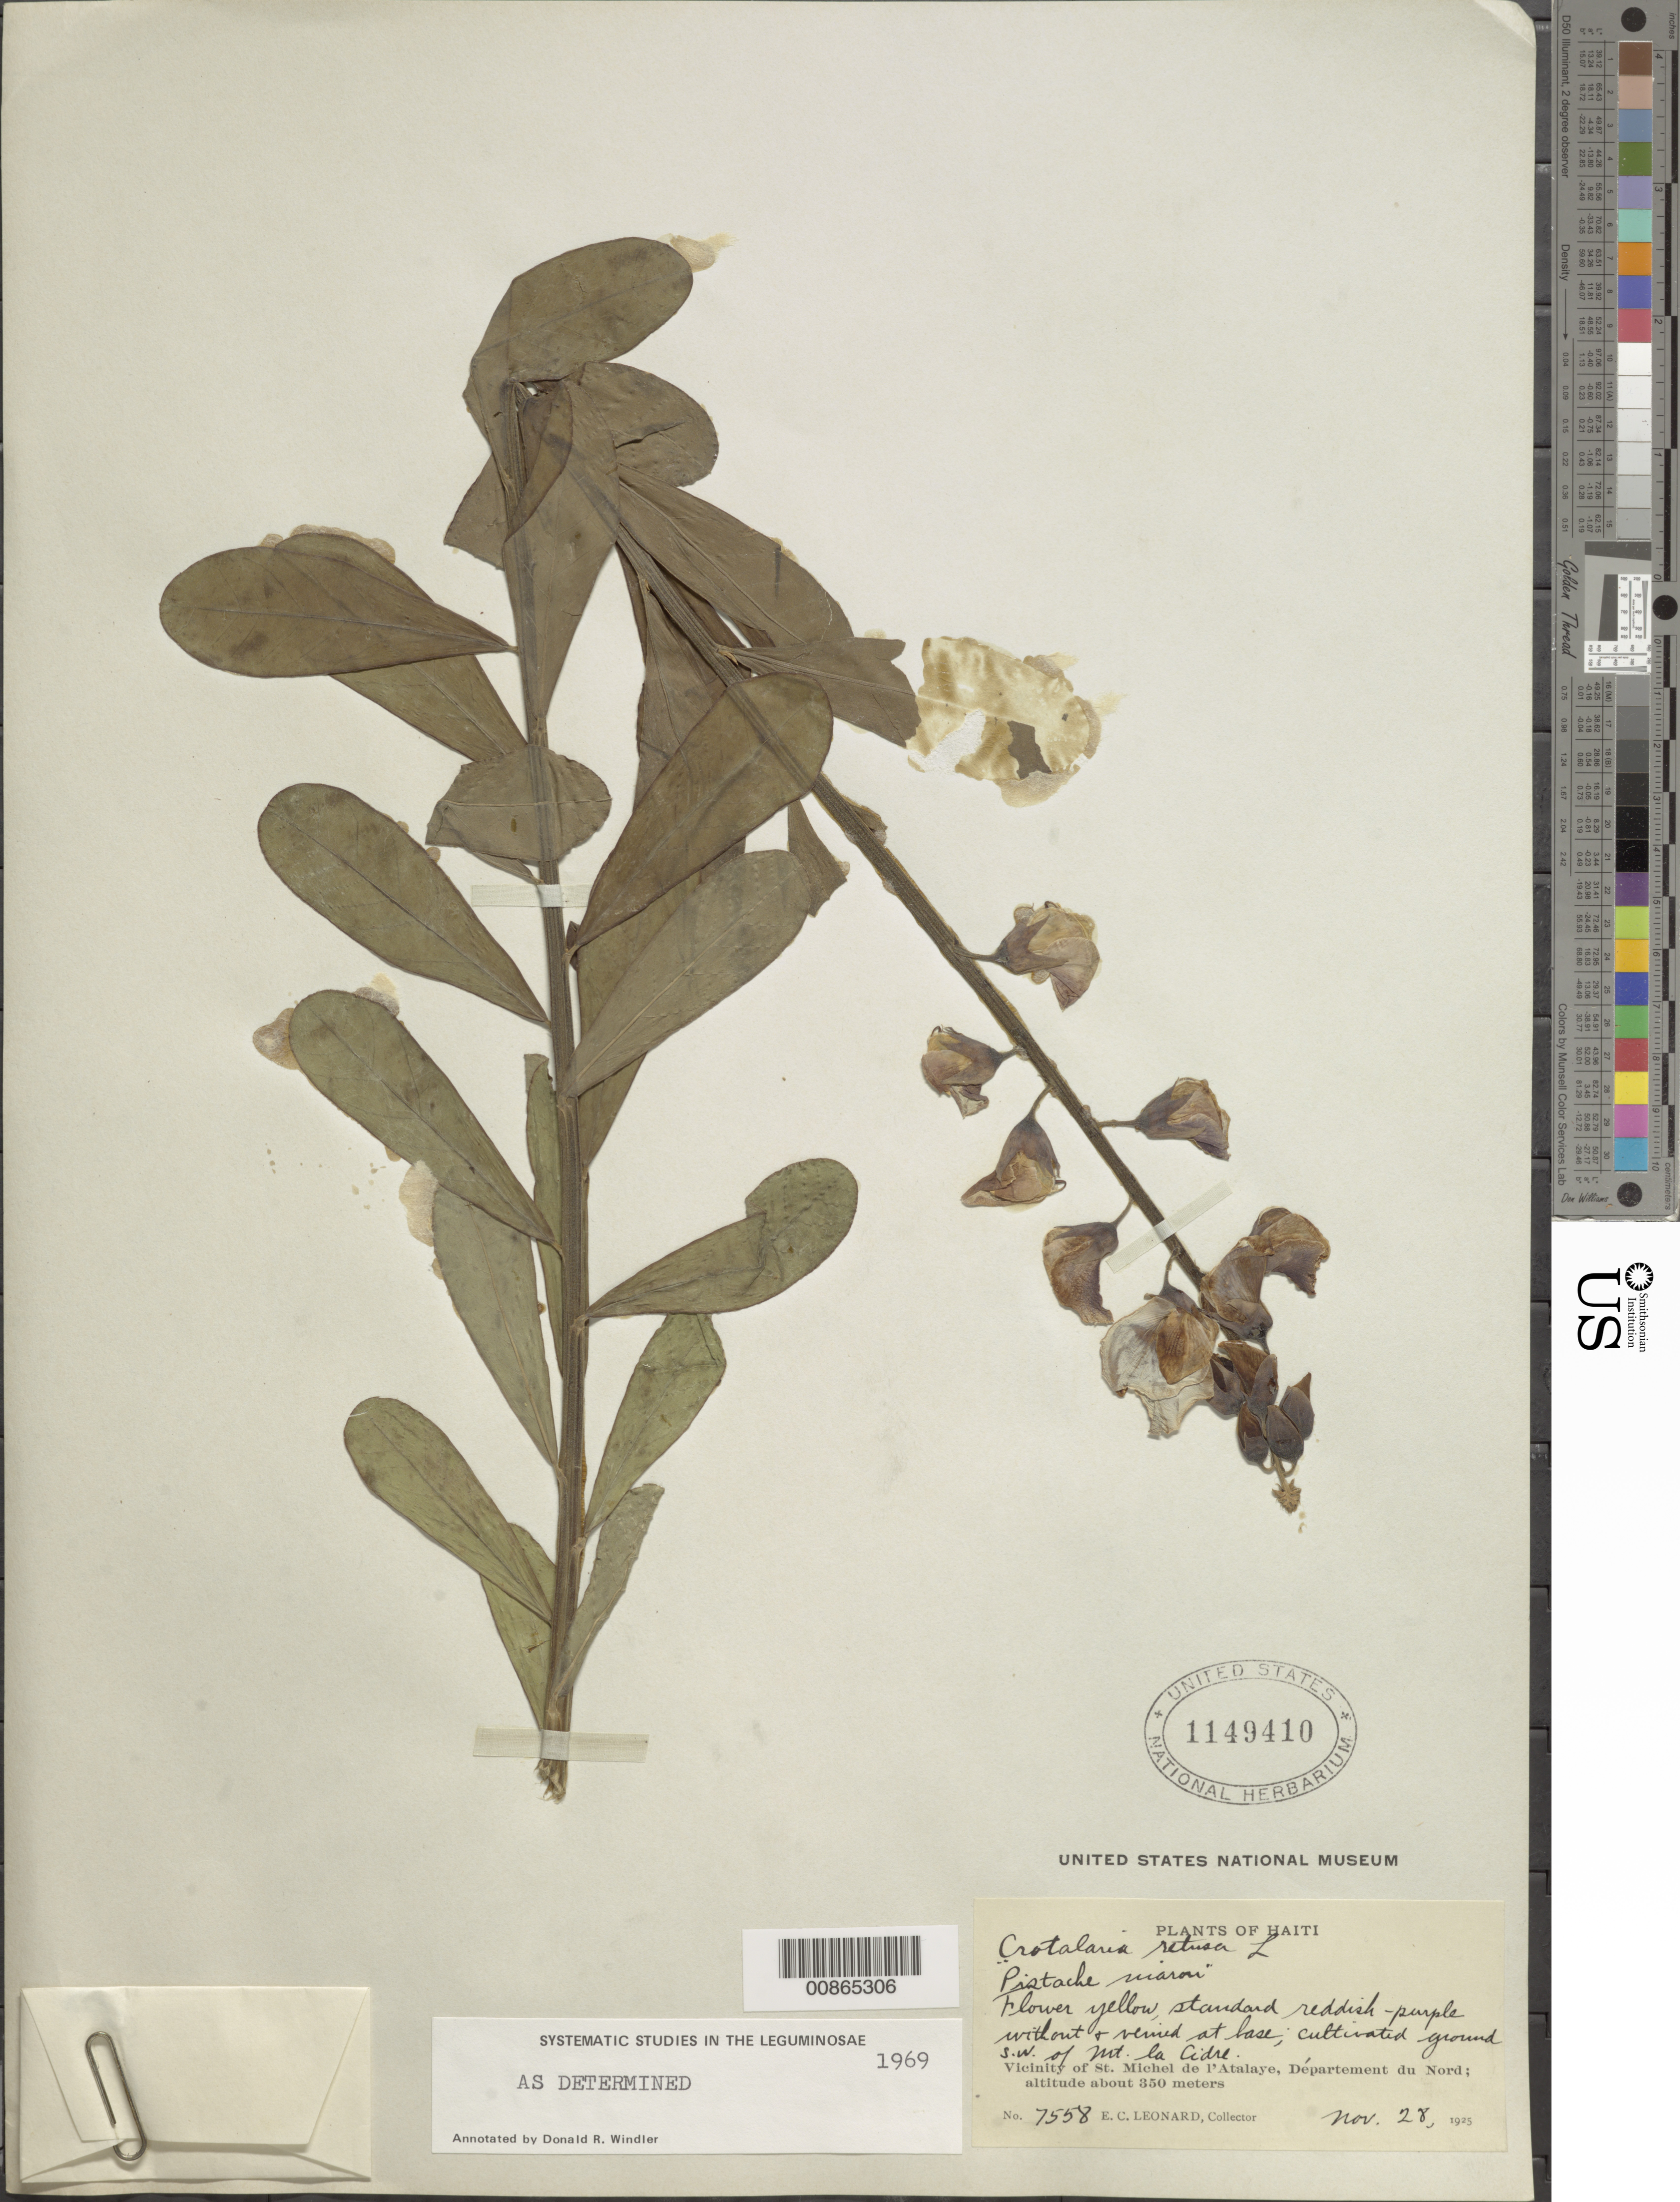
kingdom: Plantae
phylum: Tracheophyta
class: Magnoliopsida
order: Fabales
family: Fabaceae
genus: Crotalaria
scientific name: Crotalaria retusa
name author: L.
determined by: Windler, D. R.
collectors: E. C. Leonard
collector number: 7558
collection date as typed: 28 Nov 1925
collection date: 1925-11-28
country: Haiti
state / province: Nord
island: Hispaniola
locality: Vicinity of St. Michel de l'Atalaye, SW of Mt. la Cidre.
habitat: Cultivated ground.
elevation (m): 350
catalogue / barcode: US 1149410